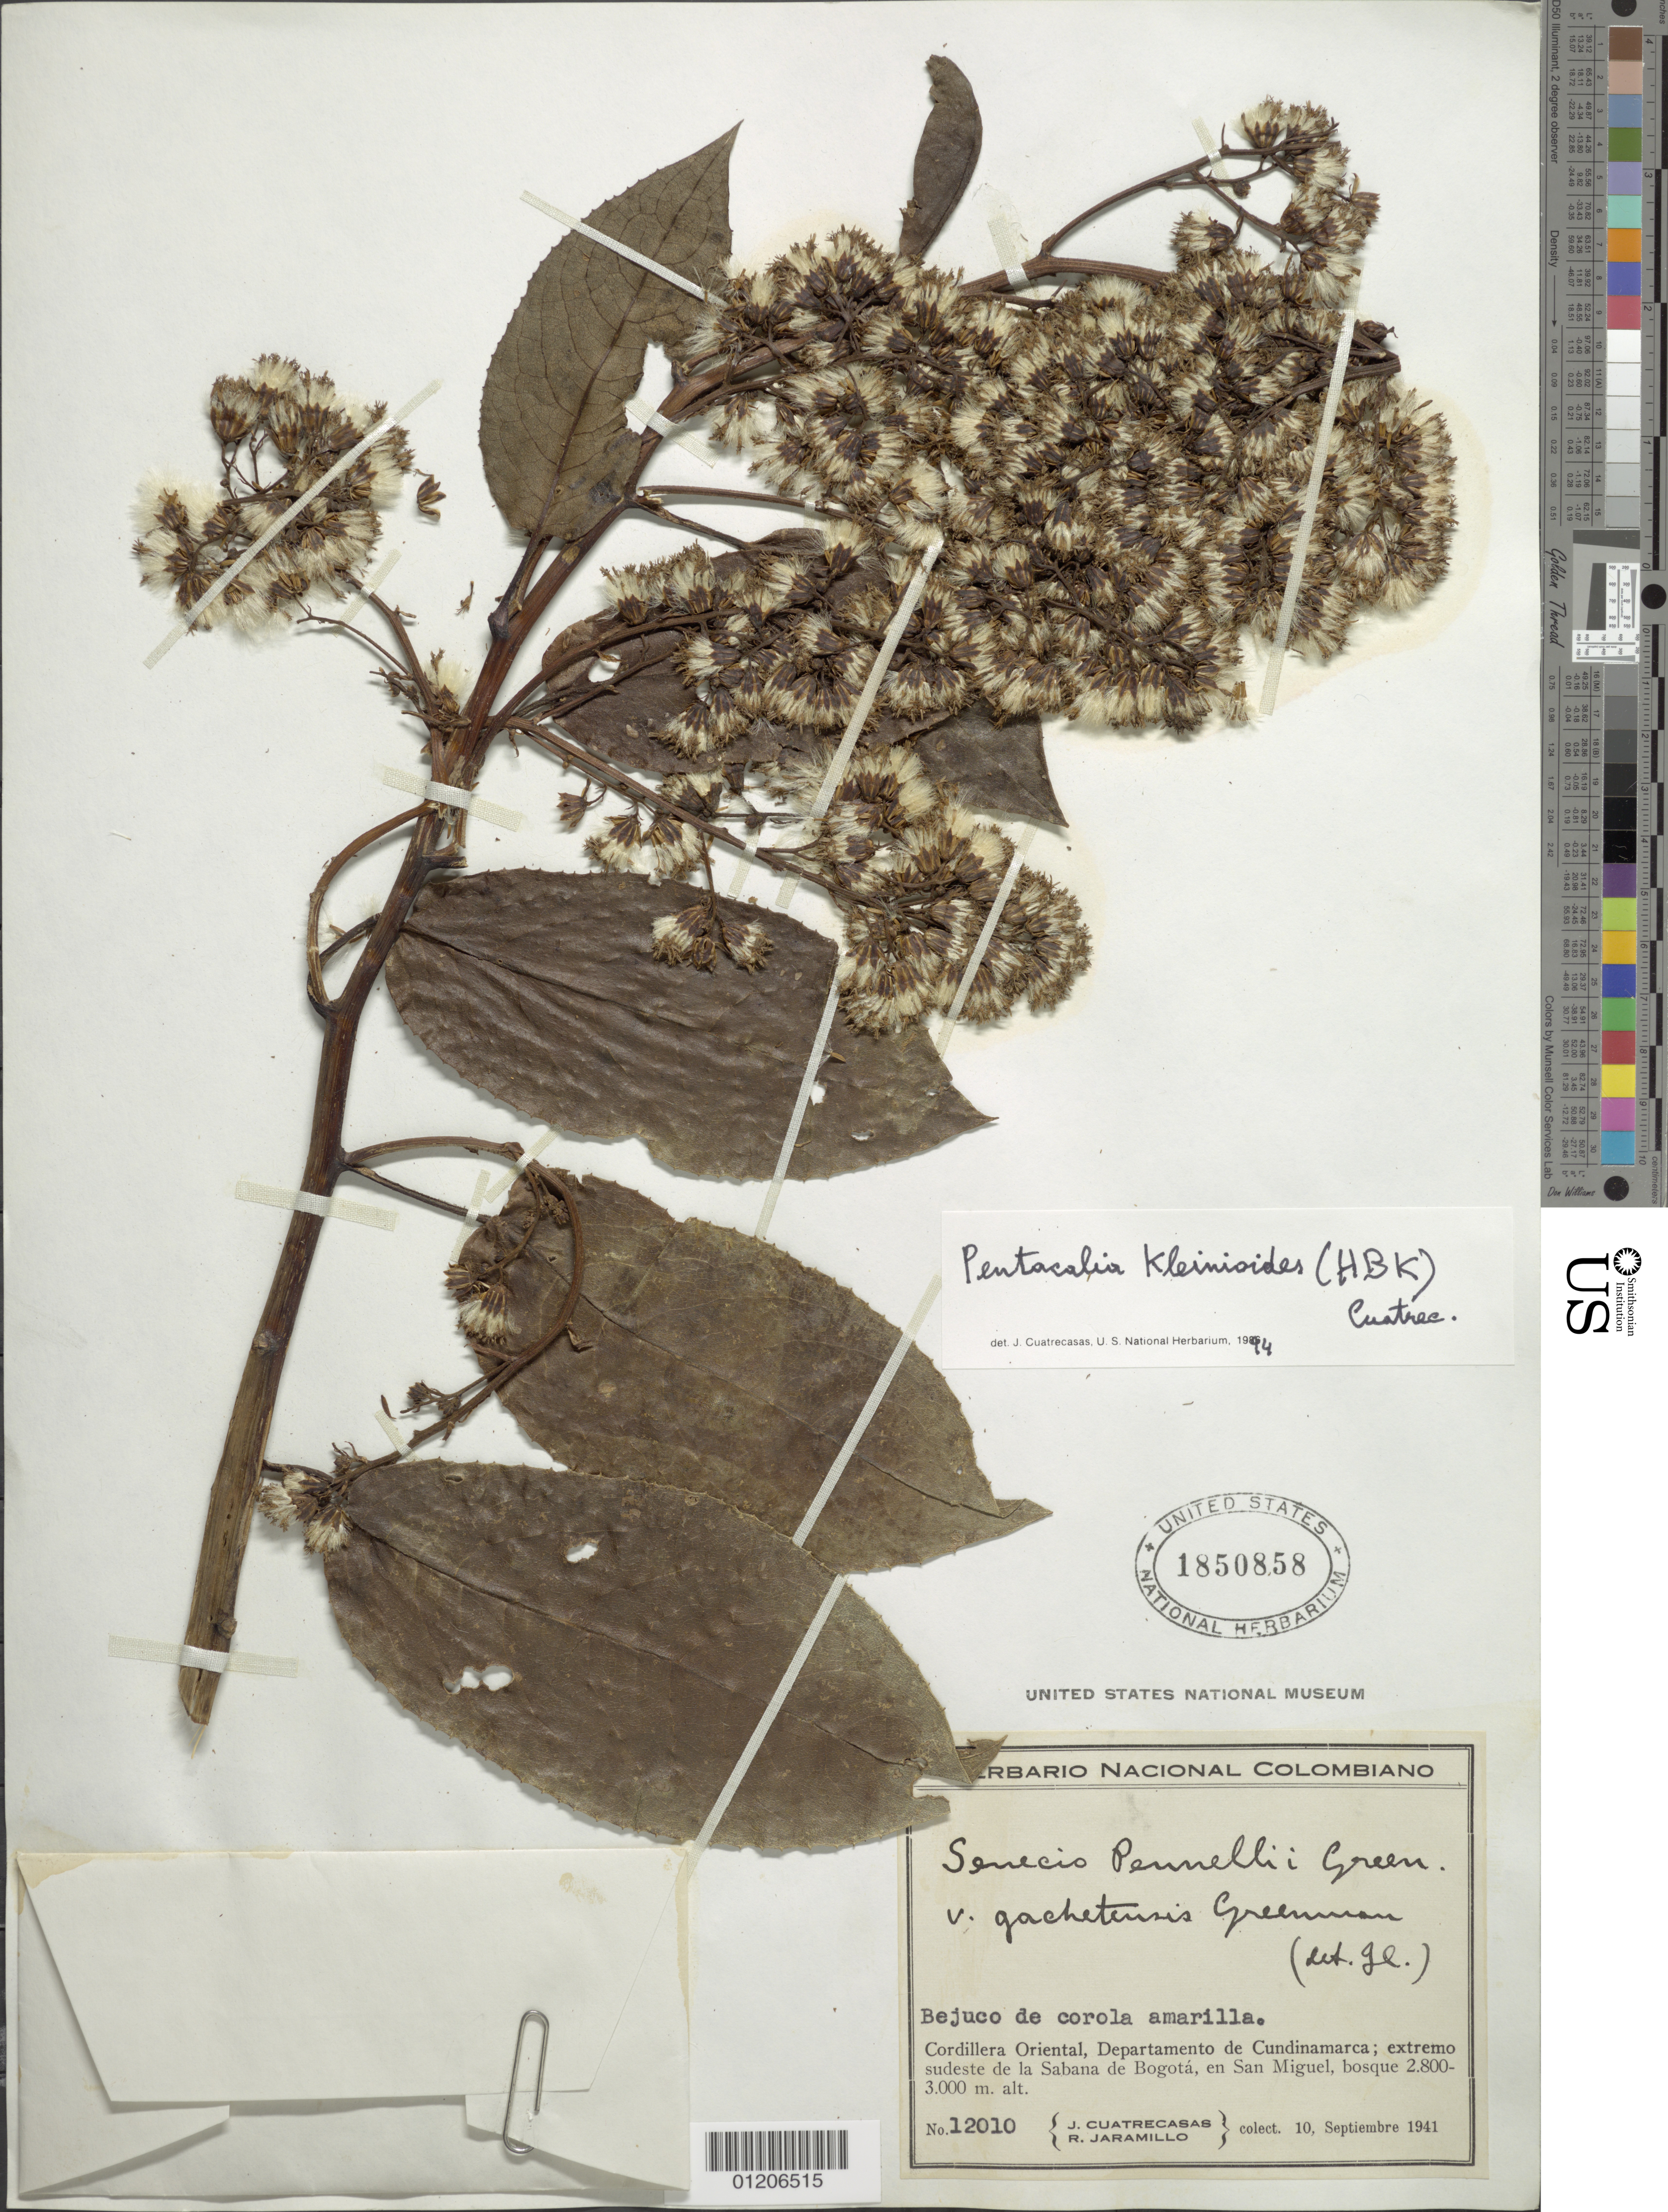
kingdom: Plantae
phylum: Tracheophyta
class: Magnoliopsida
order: Asterales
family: Asteraceae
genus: Pentacalia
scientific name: Pentacalia kleinioides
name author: (Kunth) Cuatrec.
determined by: Cuatrecasas, J.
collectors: J. Cuatrecasas & R. Jaramillo M.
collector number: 12010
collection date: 1941-09-10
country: Colombia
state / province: Cundinamarca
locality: Cordillera Oriental; extremo sudeste de la Sabana de Bogotá, en San Miguel.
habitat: bosque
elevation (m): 2800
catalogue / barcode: US 1850858